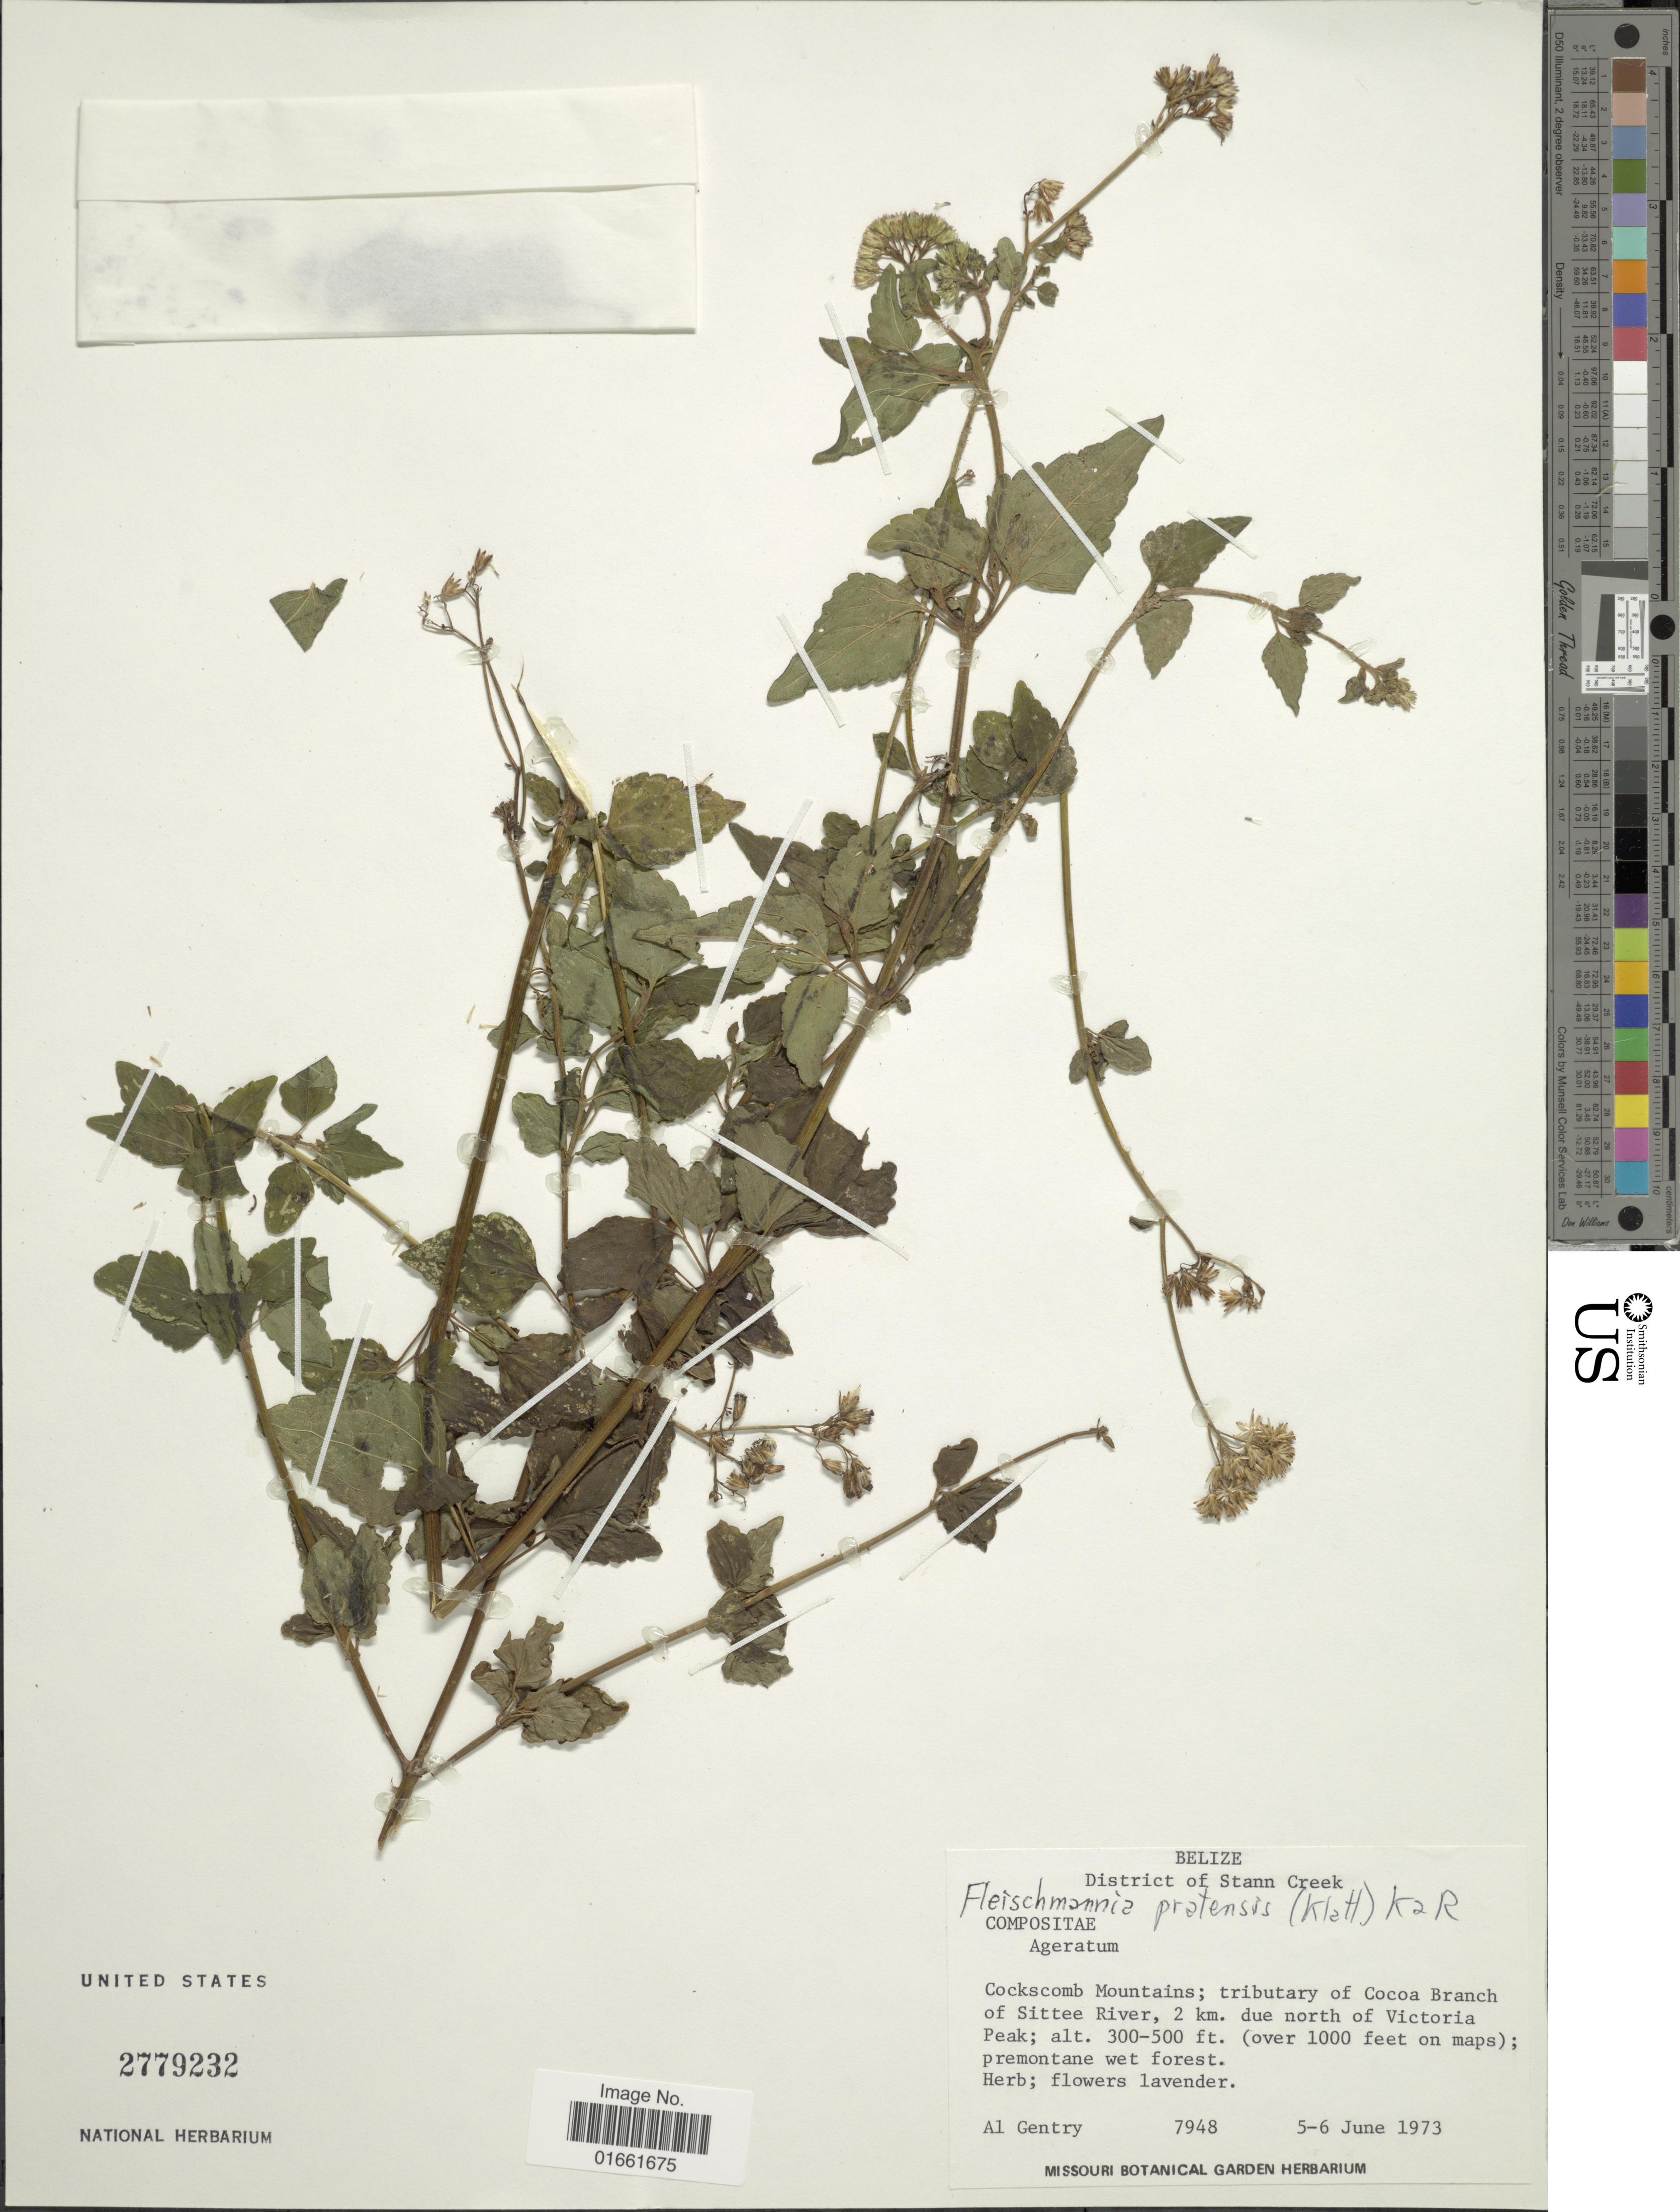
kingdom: Plantae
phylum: Tracheophyta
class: Magnoliopsida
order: Asterales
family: Asteraceae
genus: Fleischmannia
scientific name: Fleischmannia pratensis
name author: (Klatt) R.M. King & H. Rob.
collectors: A. H. Gentry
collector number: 7948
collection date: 1973-06-05/1973-06-06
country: Belize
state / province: Stann Creek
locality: Cockscomb Mountains: Tributary of Cocoa Branch of Sittee River, 2 km. due north of Victoria Peak.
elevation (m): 91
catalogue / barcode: US 2779232